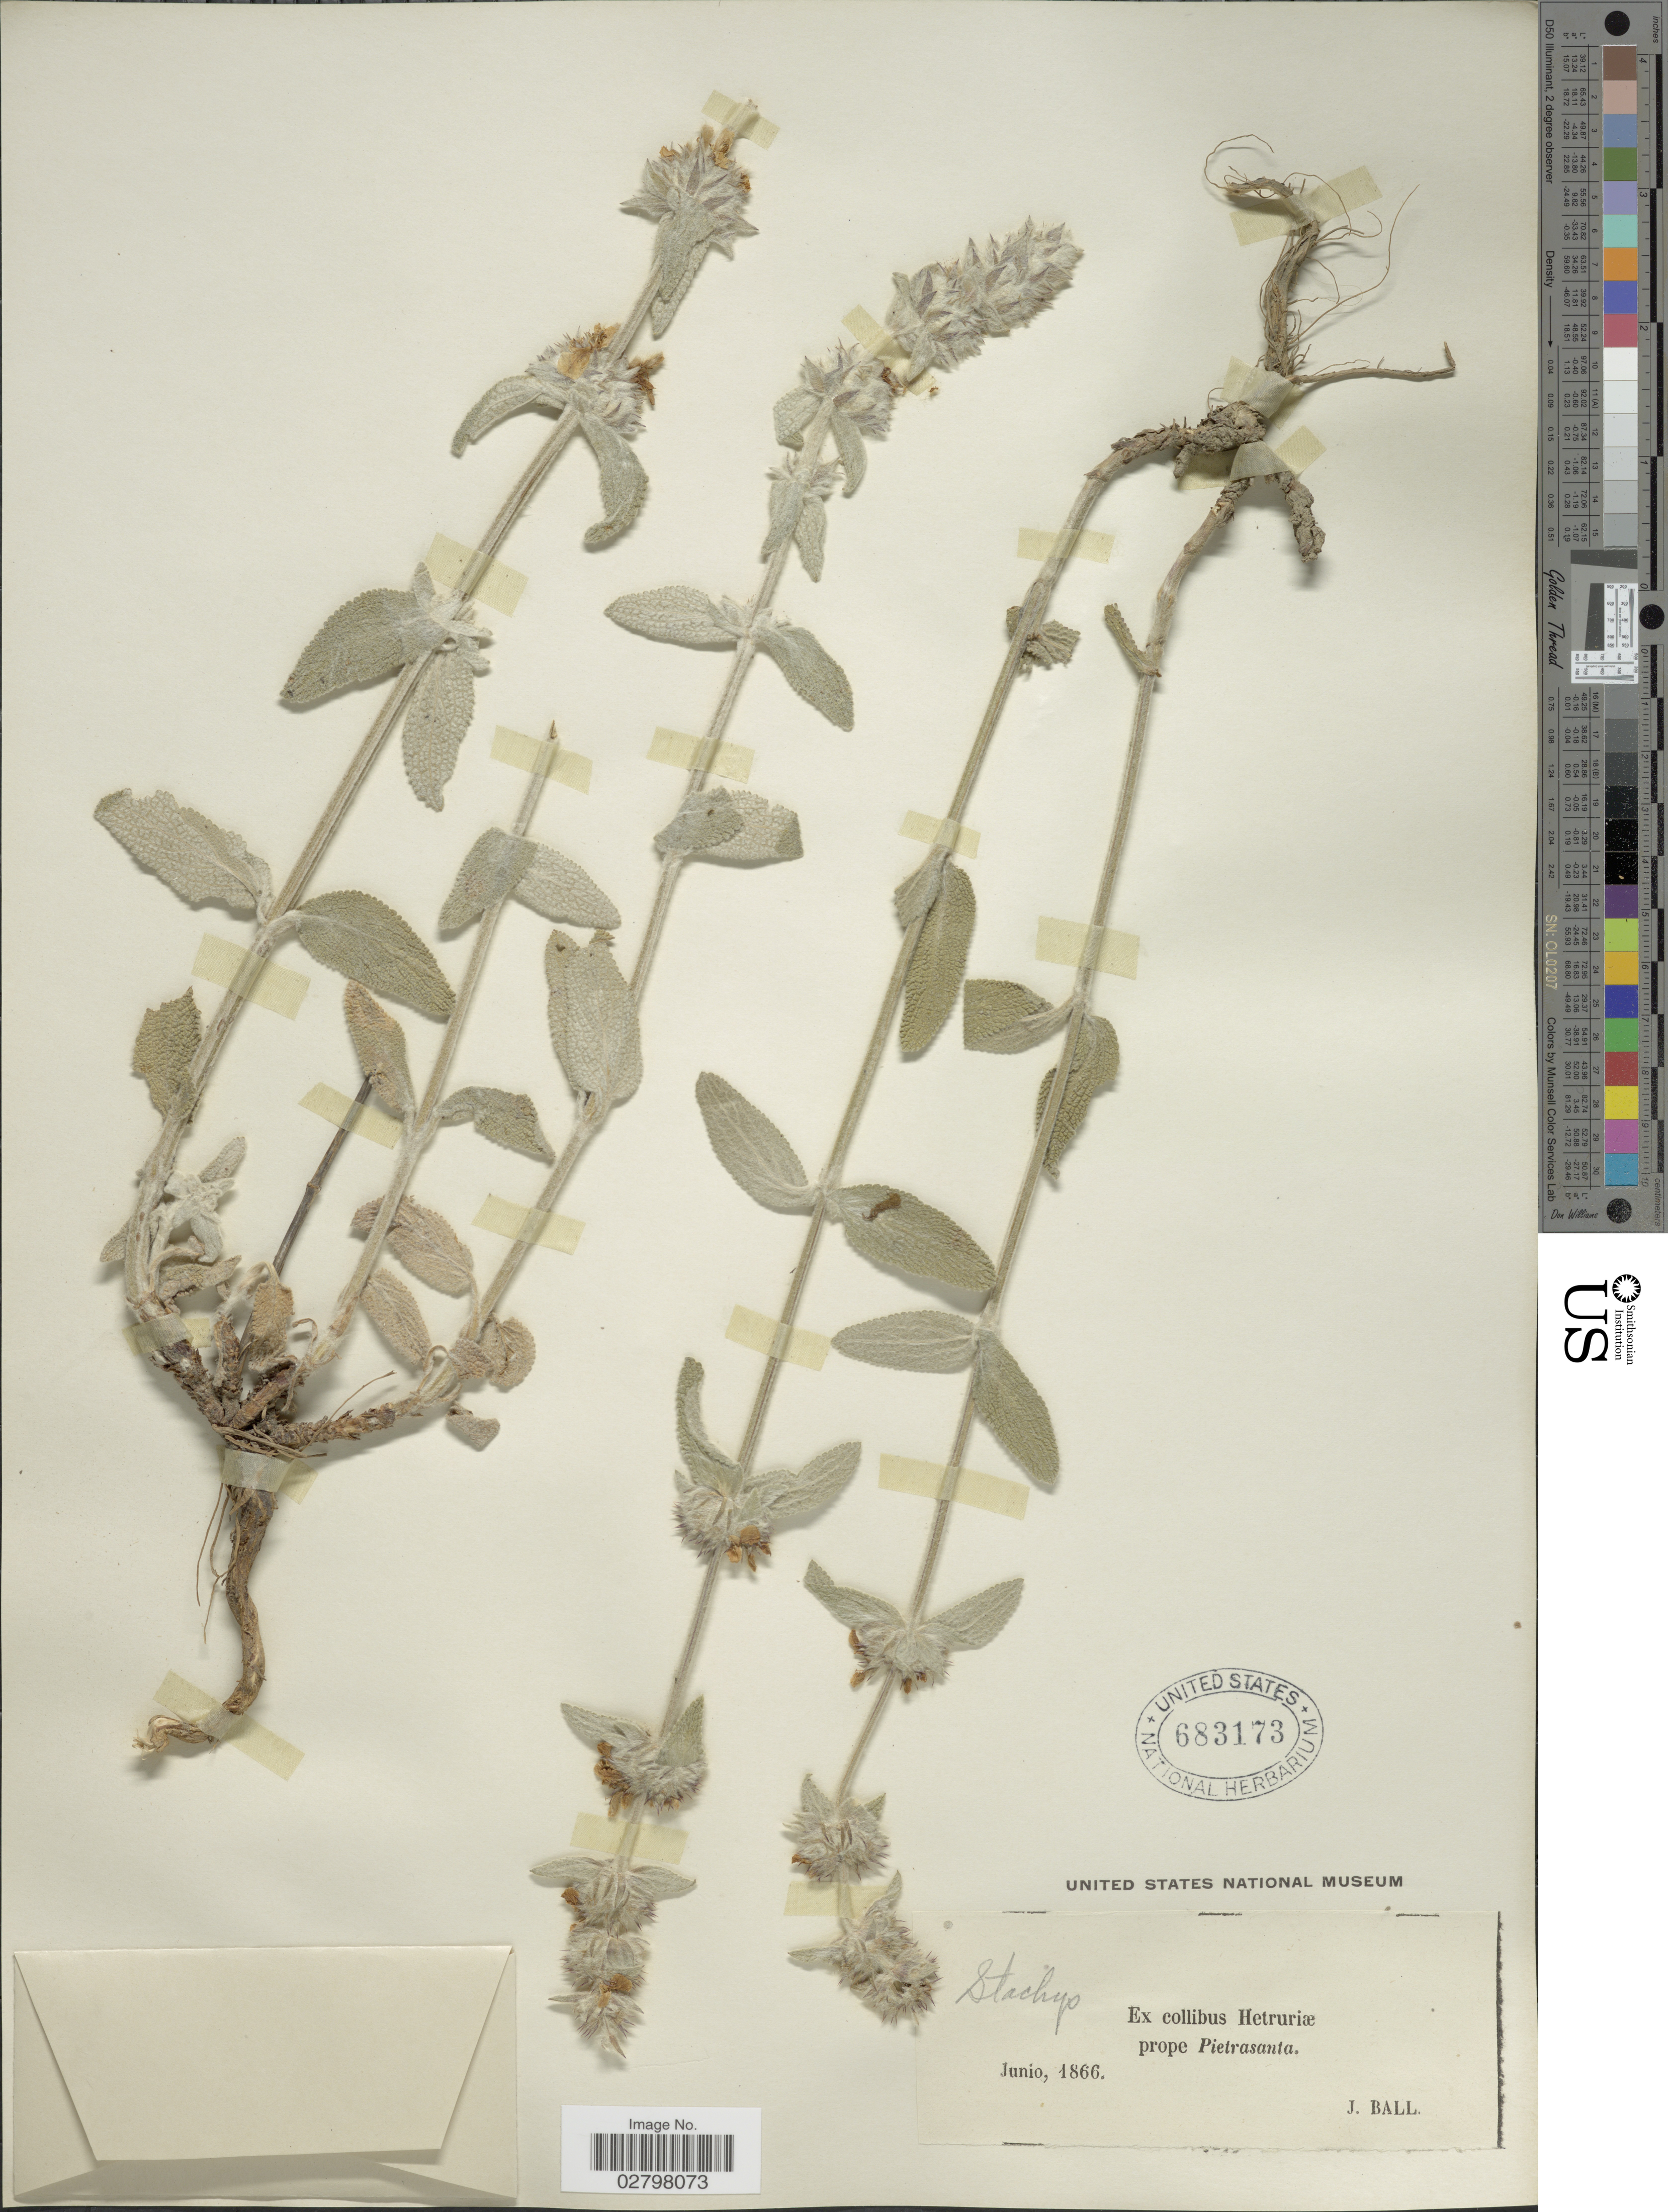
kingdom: Plantae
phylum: Tracheophyta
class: Magnoliopsida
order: Lamiales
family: Lamiaceae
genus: Stachys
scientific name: Stachys sp.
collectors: J. Ball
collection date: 1866-06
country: Italy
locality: Ex collibus Hetruriæ prope Pietrasanta.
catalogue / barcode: US 683173